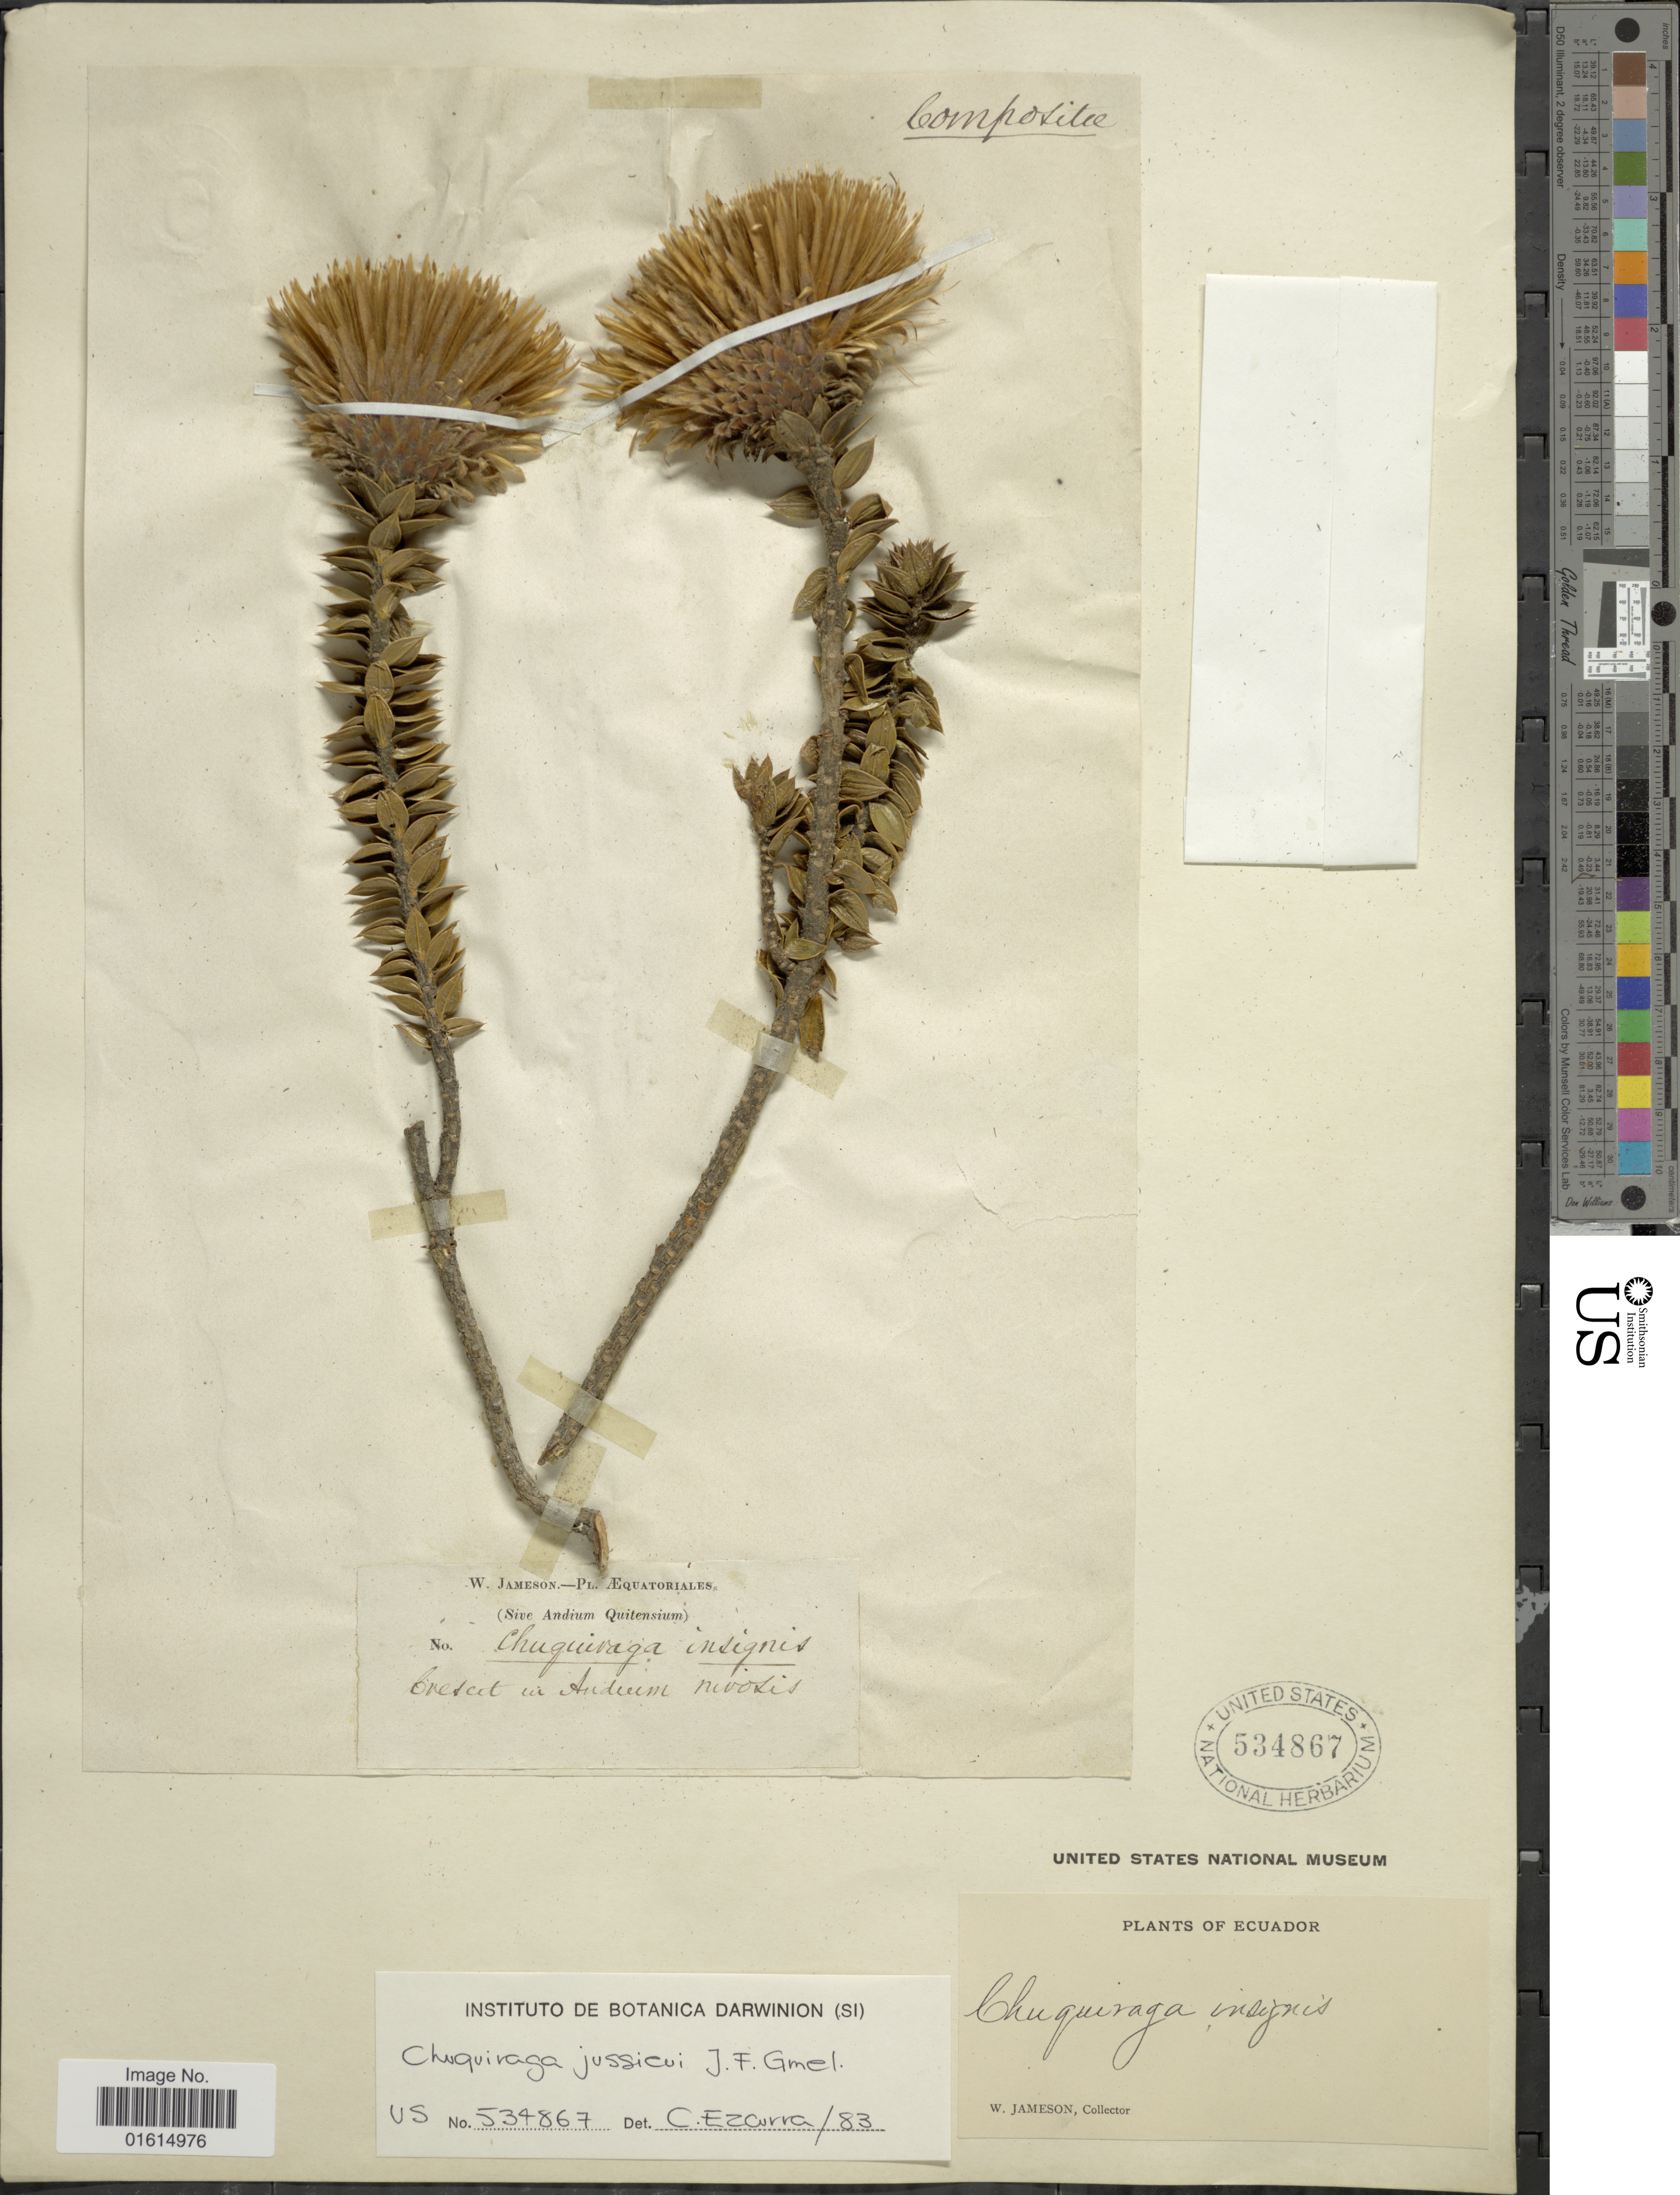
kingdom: Plantae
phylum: Tracheophyta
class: Magnoliopsida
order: Asterales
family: Asteraceae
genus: Chuquiraga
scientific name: Chuquiraga jussieui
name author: J.F. Gmel.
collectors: W. Jameson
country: Ecuador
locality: Pl. Aequatoriales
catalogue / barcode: US 534867